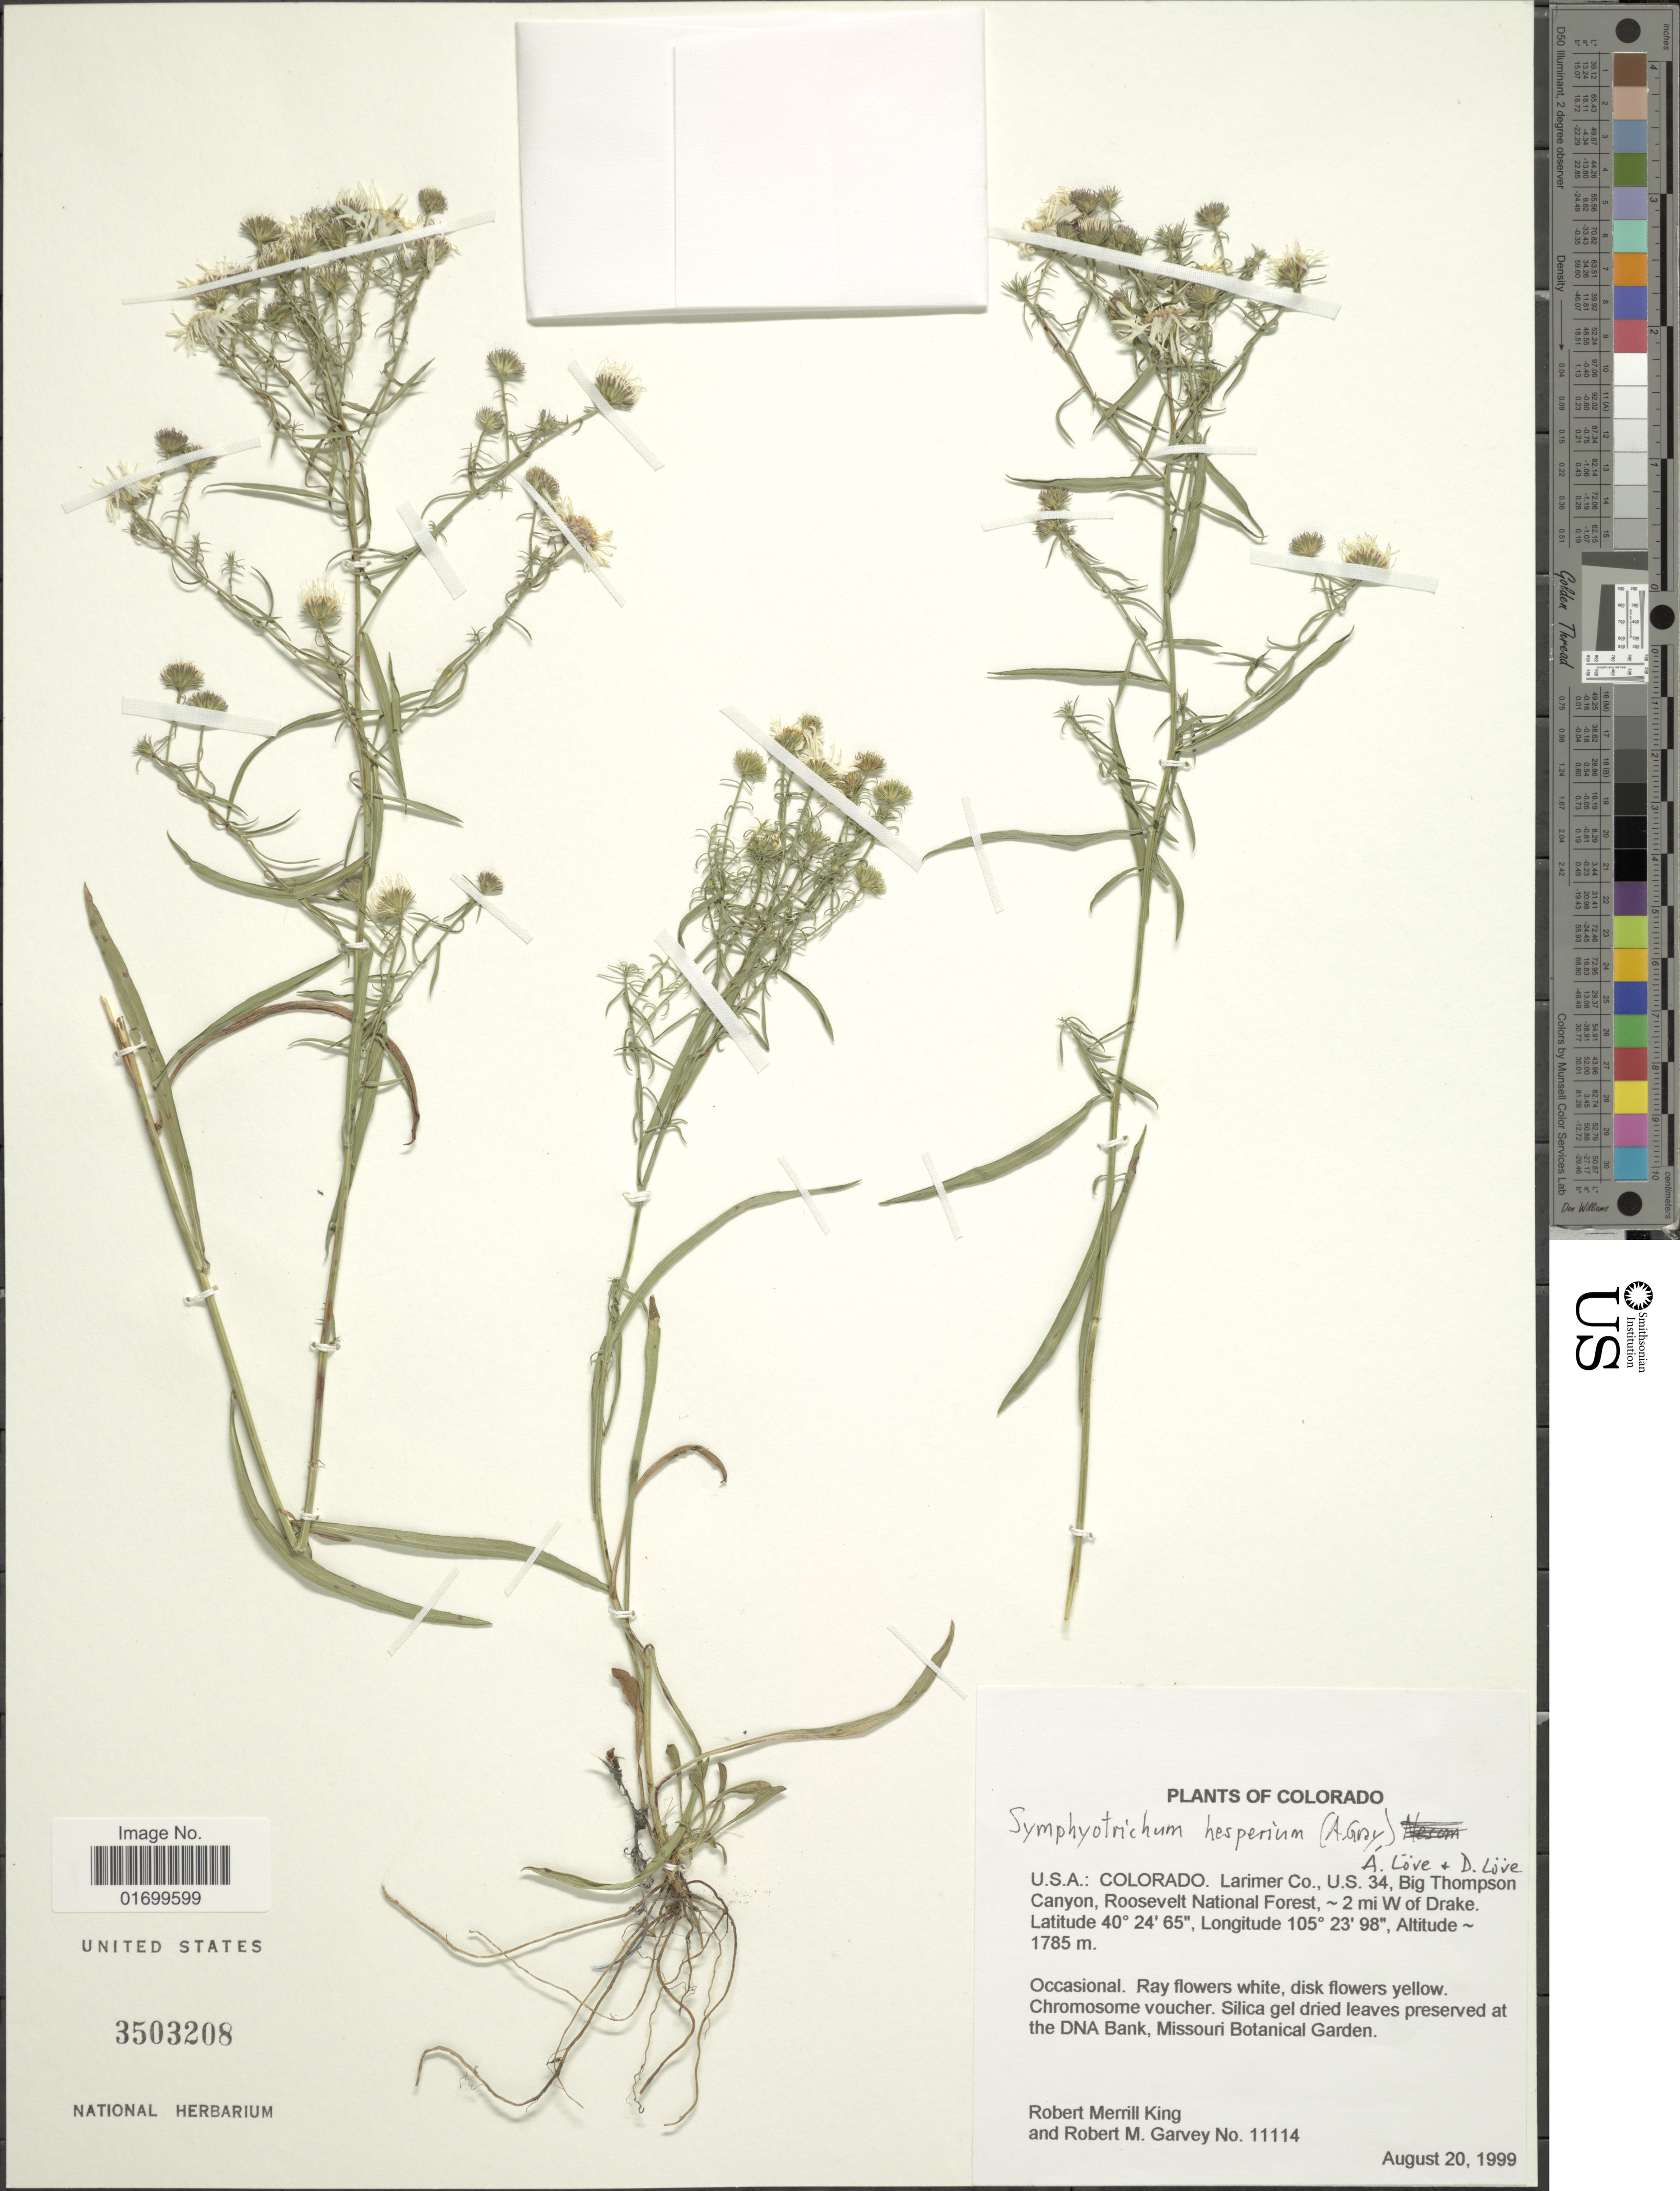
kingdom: Plantae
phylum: Tracheophyta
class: Magnoliopsida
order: Asterales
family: Asteraceae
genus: Symphyotrichum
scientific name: Symphyotrichum hesperium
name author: (A. Gray) Á. Löve & D. Löve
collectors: R. M. King & R. Garvey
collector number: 11114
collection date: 1999-08-20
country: United States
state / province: Colorado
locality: Larimer Co., U.S. 34, Big Thompson Canyon, Roosevelt National Forest, 2 mi W of Drake.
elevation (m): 1785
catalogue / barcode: US 3503208